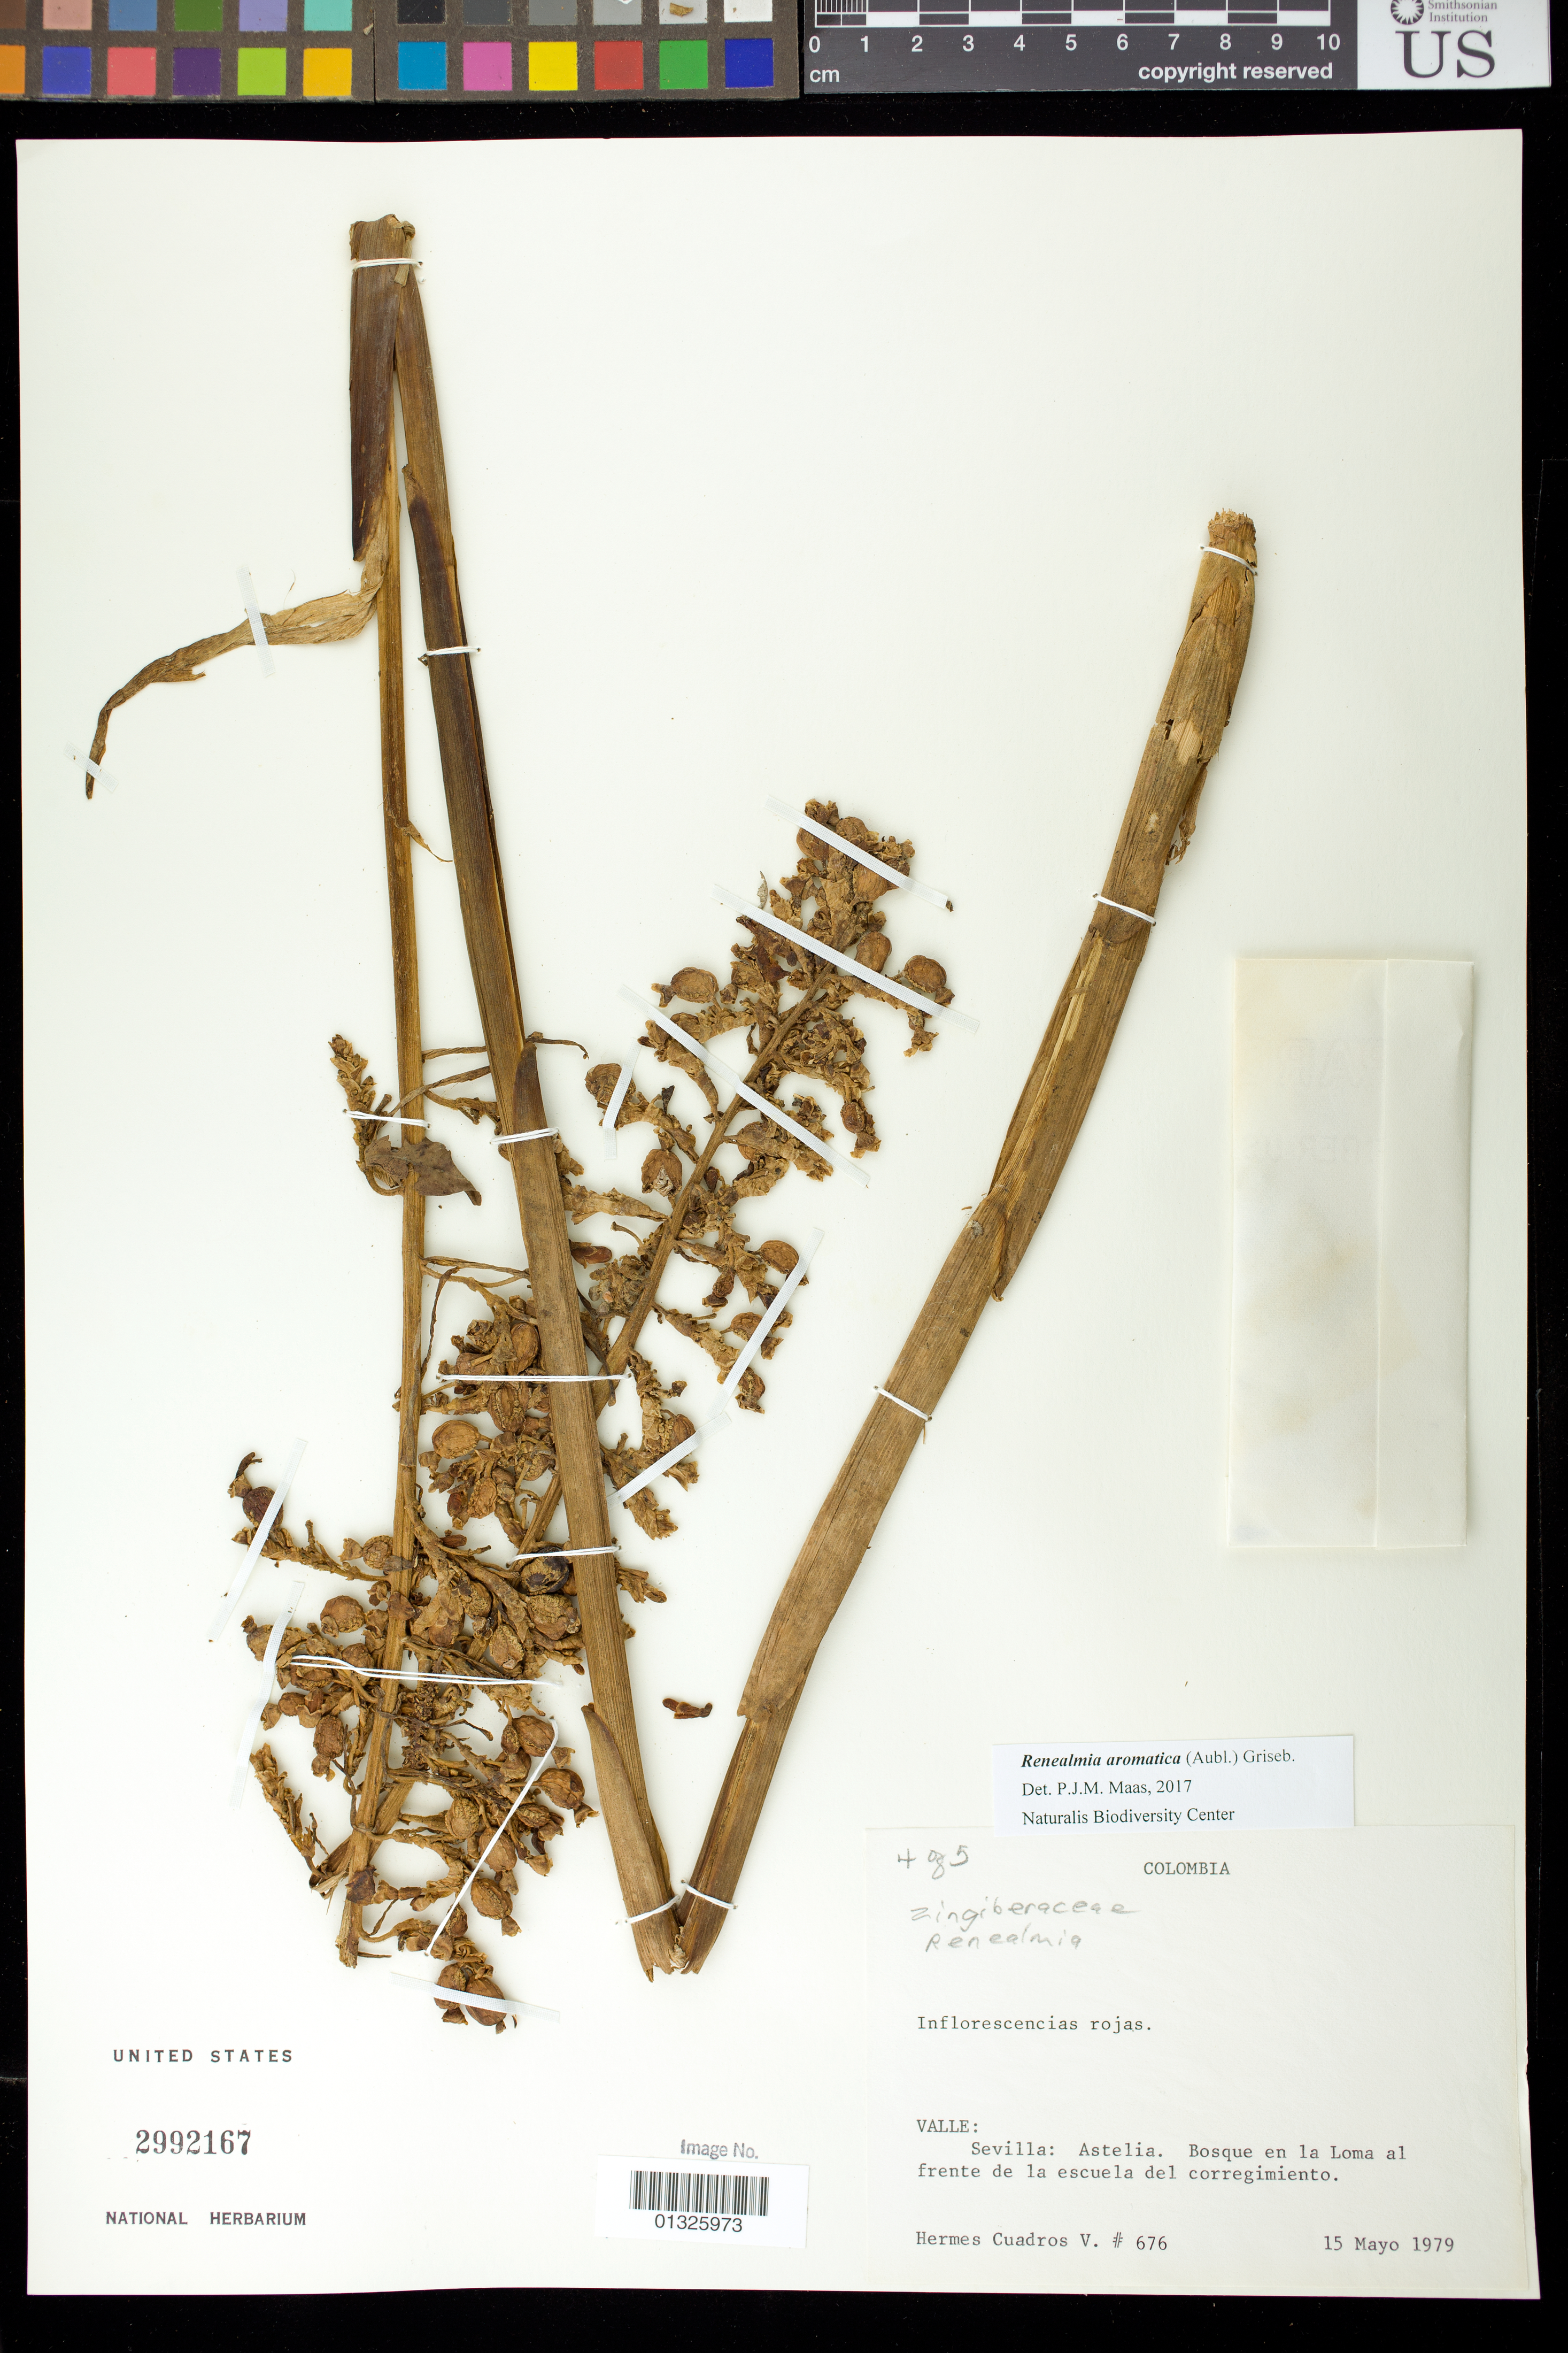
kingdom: Plantae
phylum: Tracheophyta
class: Liliopsida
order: Zingiberales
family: Zingiberaceae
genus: Renealmia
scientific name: Renealmia aromatica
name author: (Aubl.) Griseb.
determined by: Maas, Paul J. M.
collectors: H. Cuadros V.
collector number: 676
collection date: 1979-05-15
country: Colombia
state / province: Valle del Cauca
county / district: Sevilla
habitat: Bosque en la Loma al frente de la escuela del corregimiento.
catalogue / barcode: US 2992167